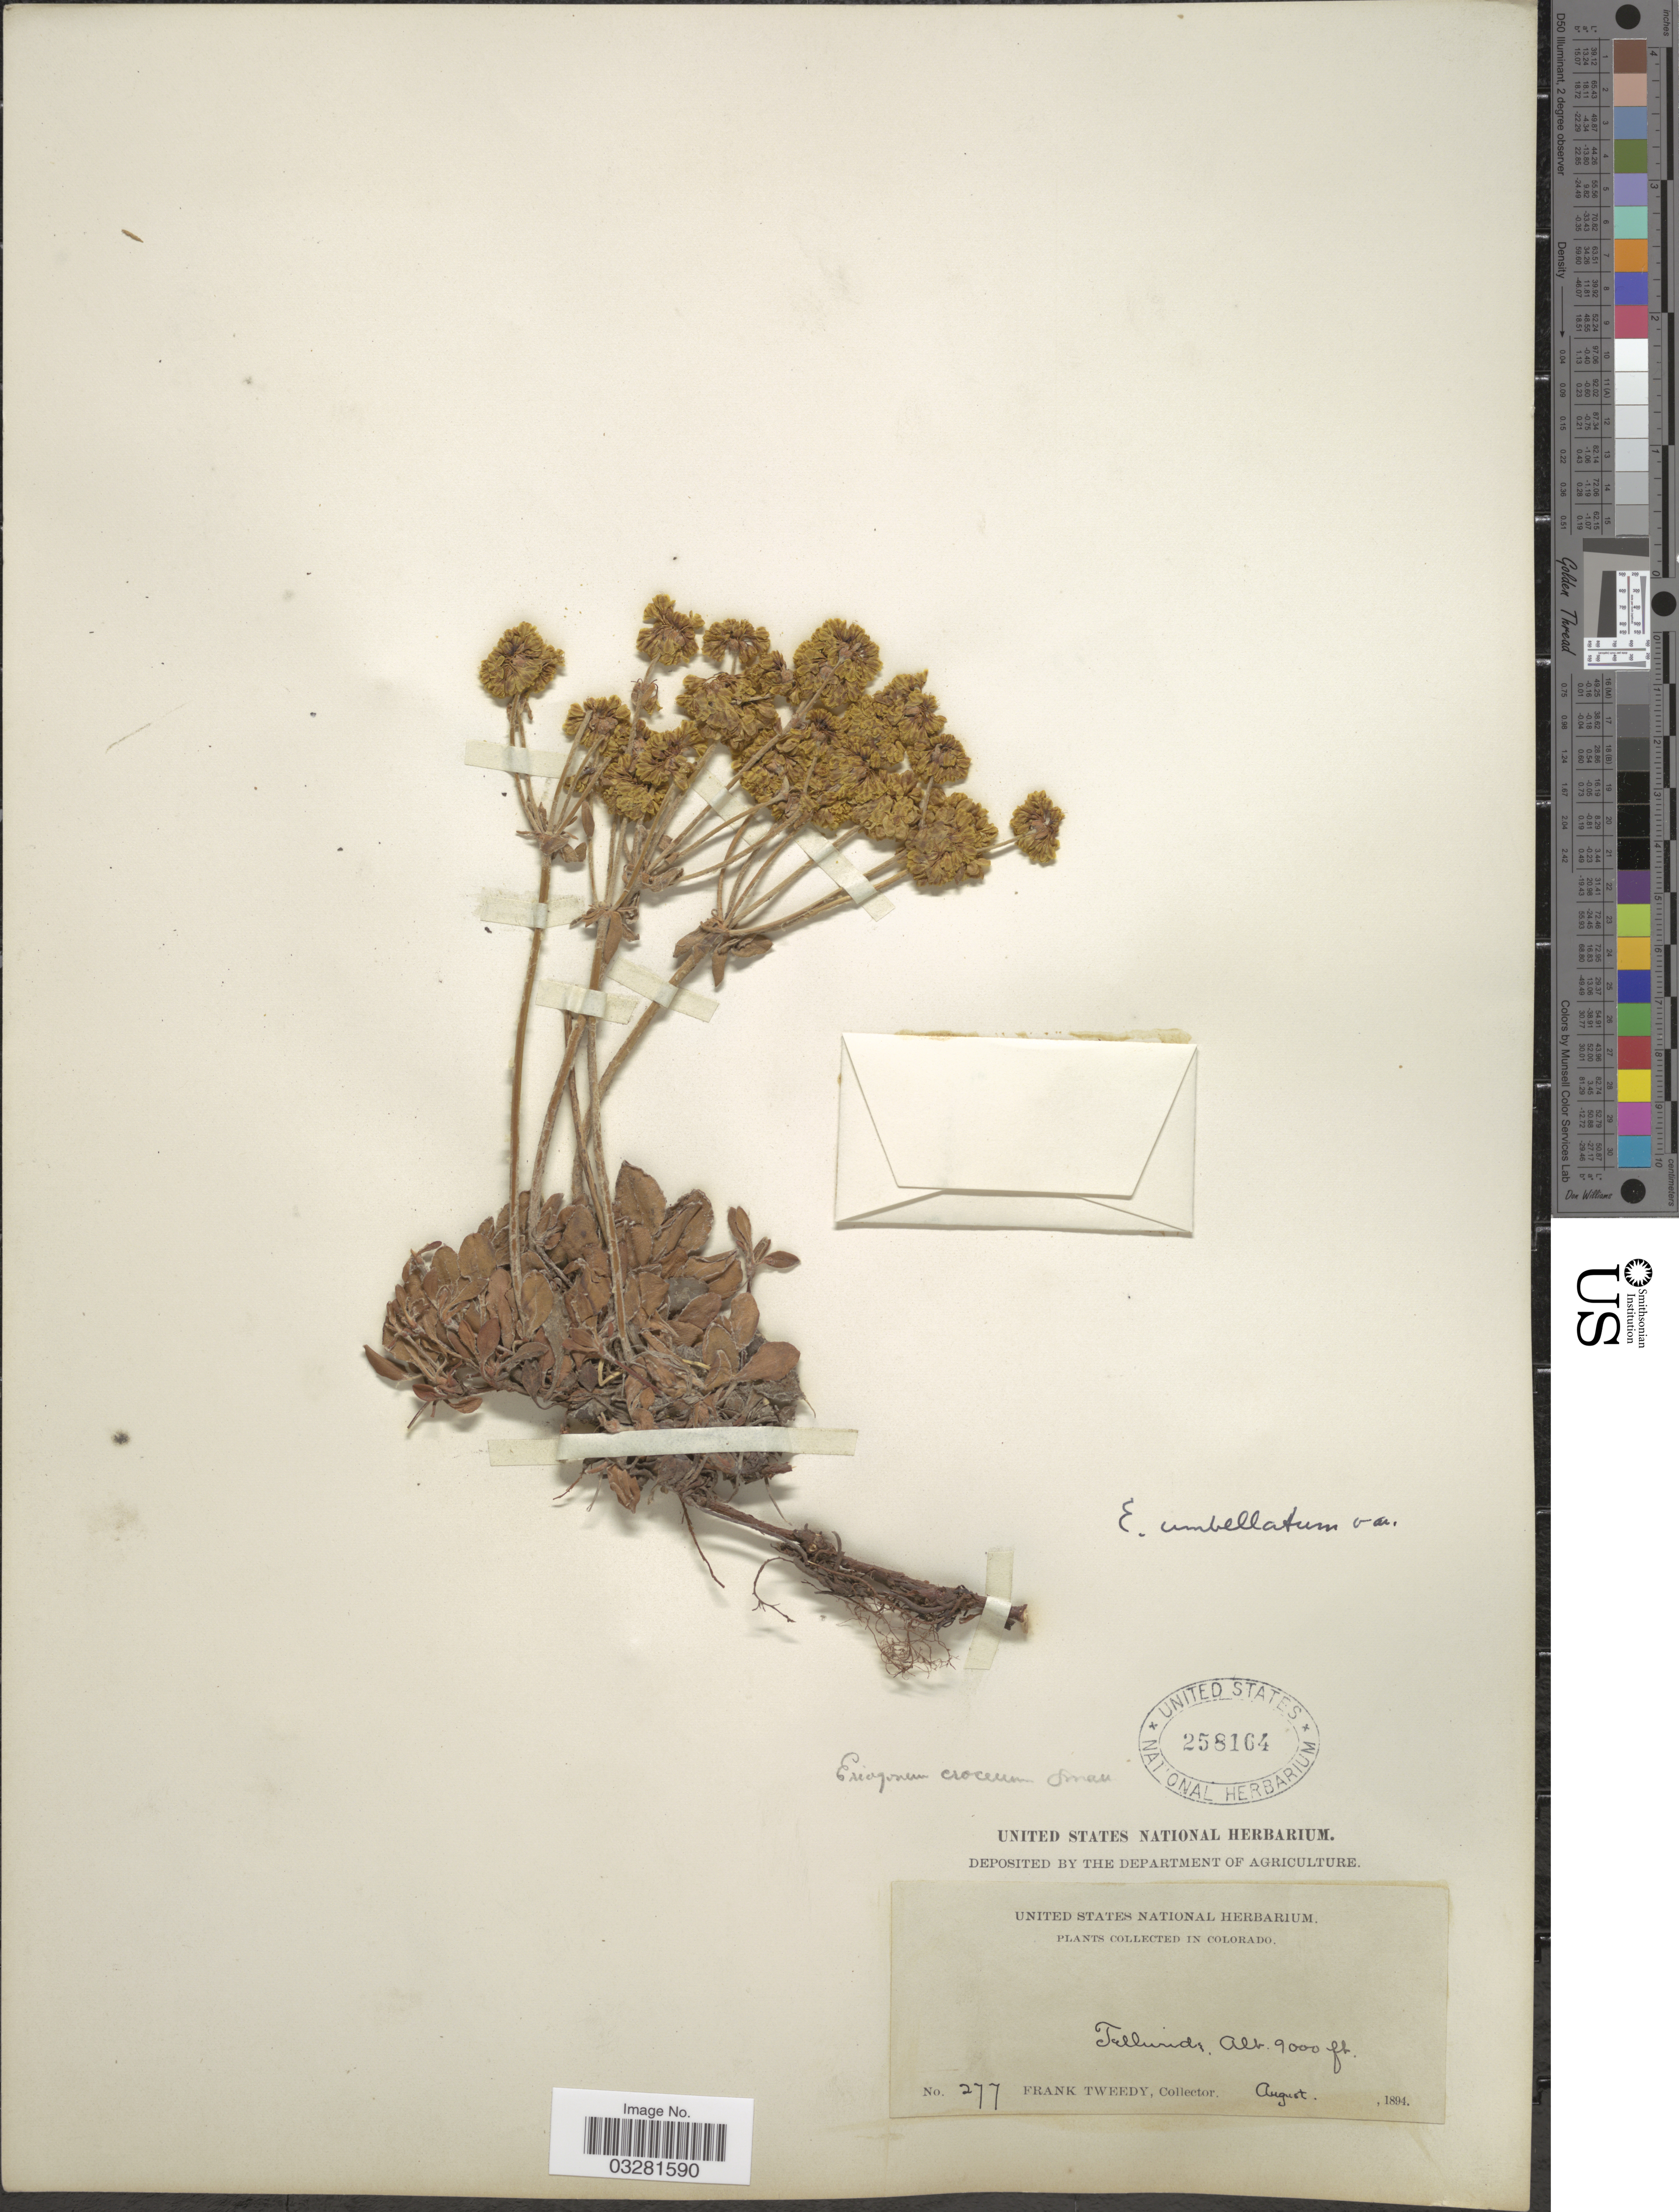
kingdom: Plantae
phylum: Tracheophyta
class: Magnoliopsida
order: Caryophyllales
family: Polygonaceae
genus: Eriogonum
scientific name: Eriogonum umbellatum var. intectum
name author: A. Nelson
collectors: F. Tweedy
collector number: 277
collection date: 1894-08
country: United States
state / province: Colorado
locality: Telluride.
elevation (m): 2743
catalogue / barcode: US 258164